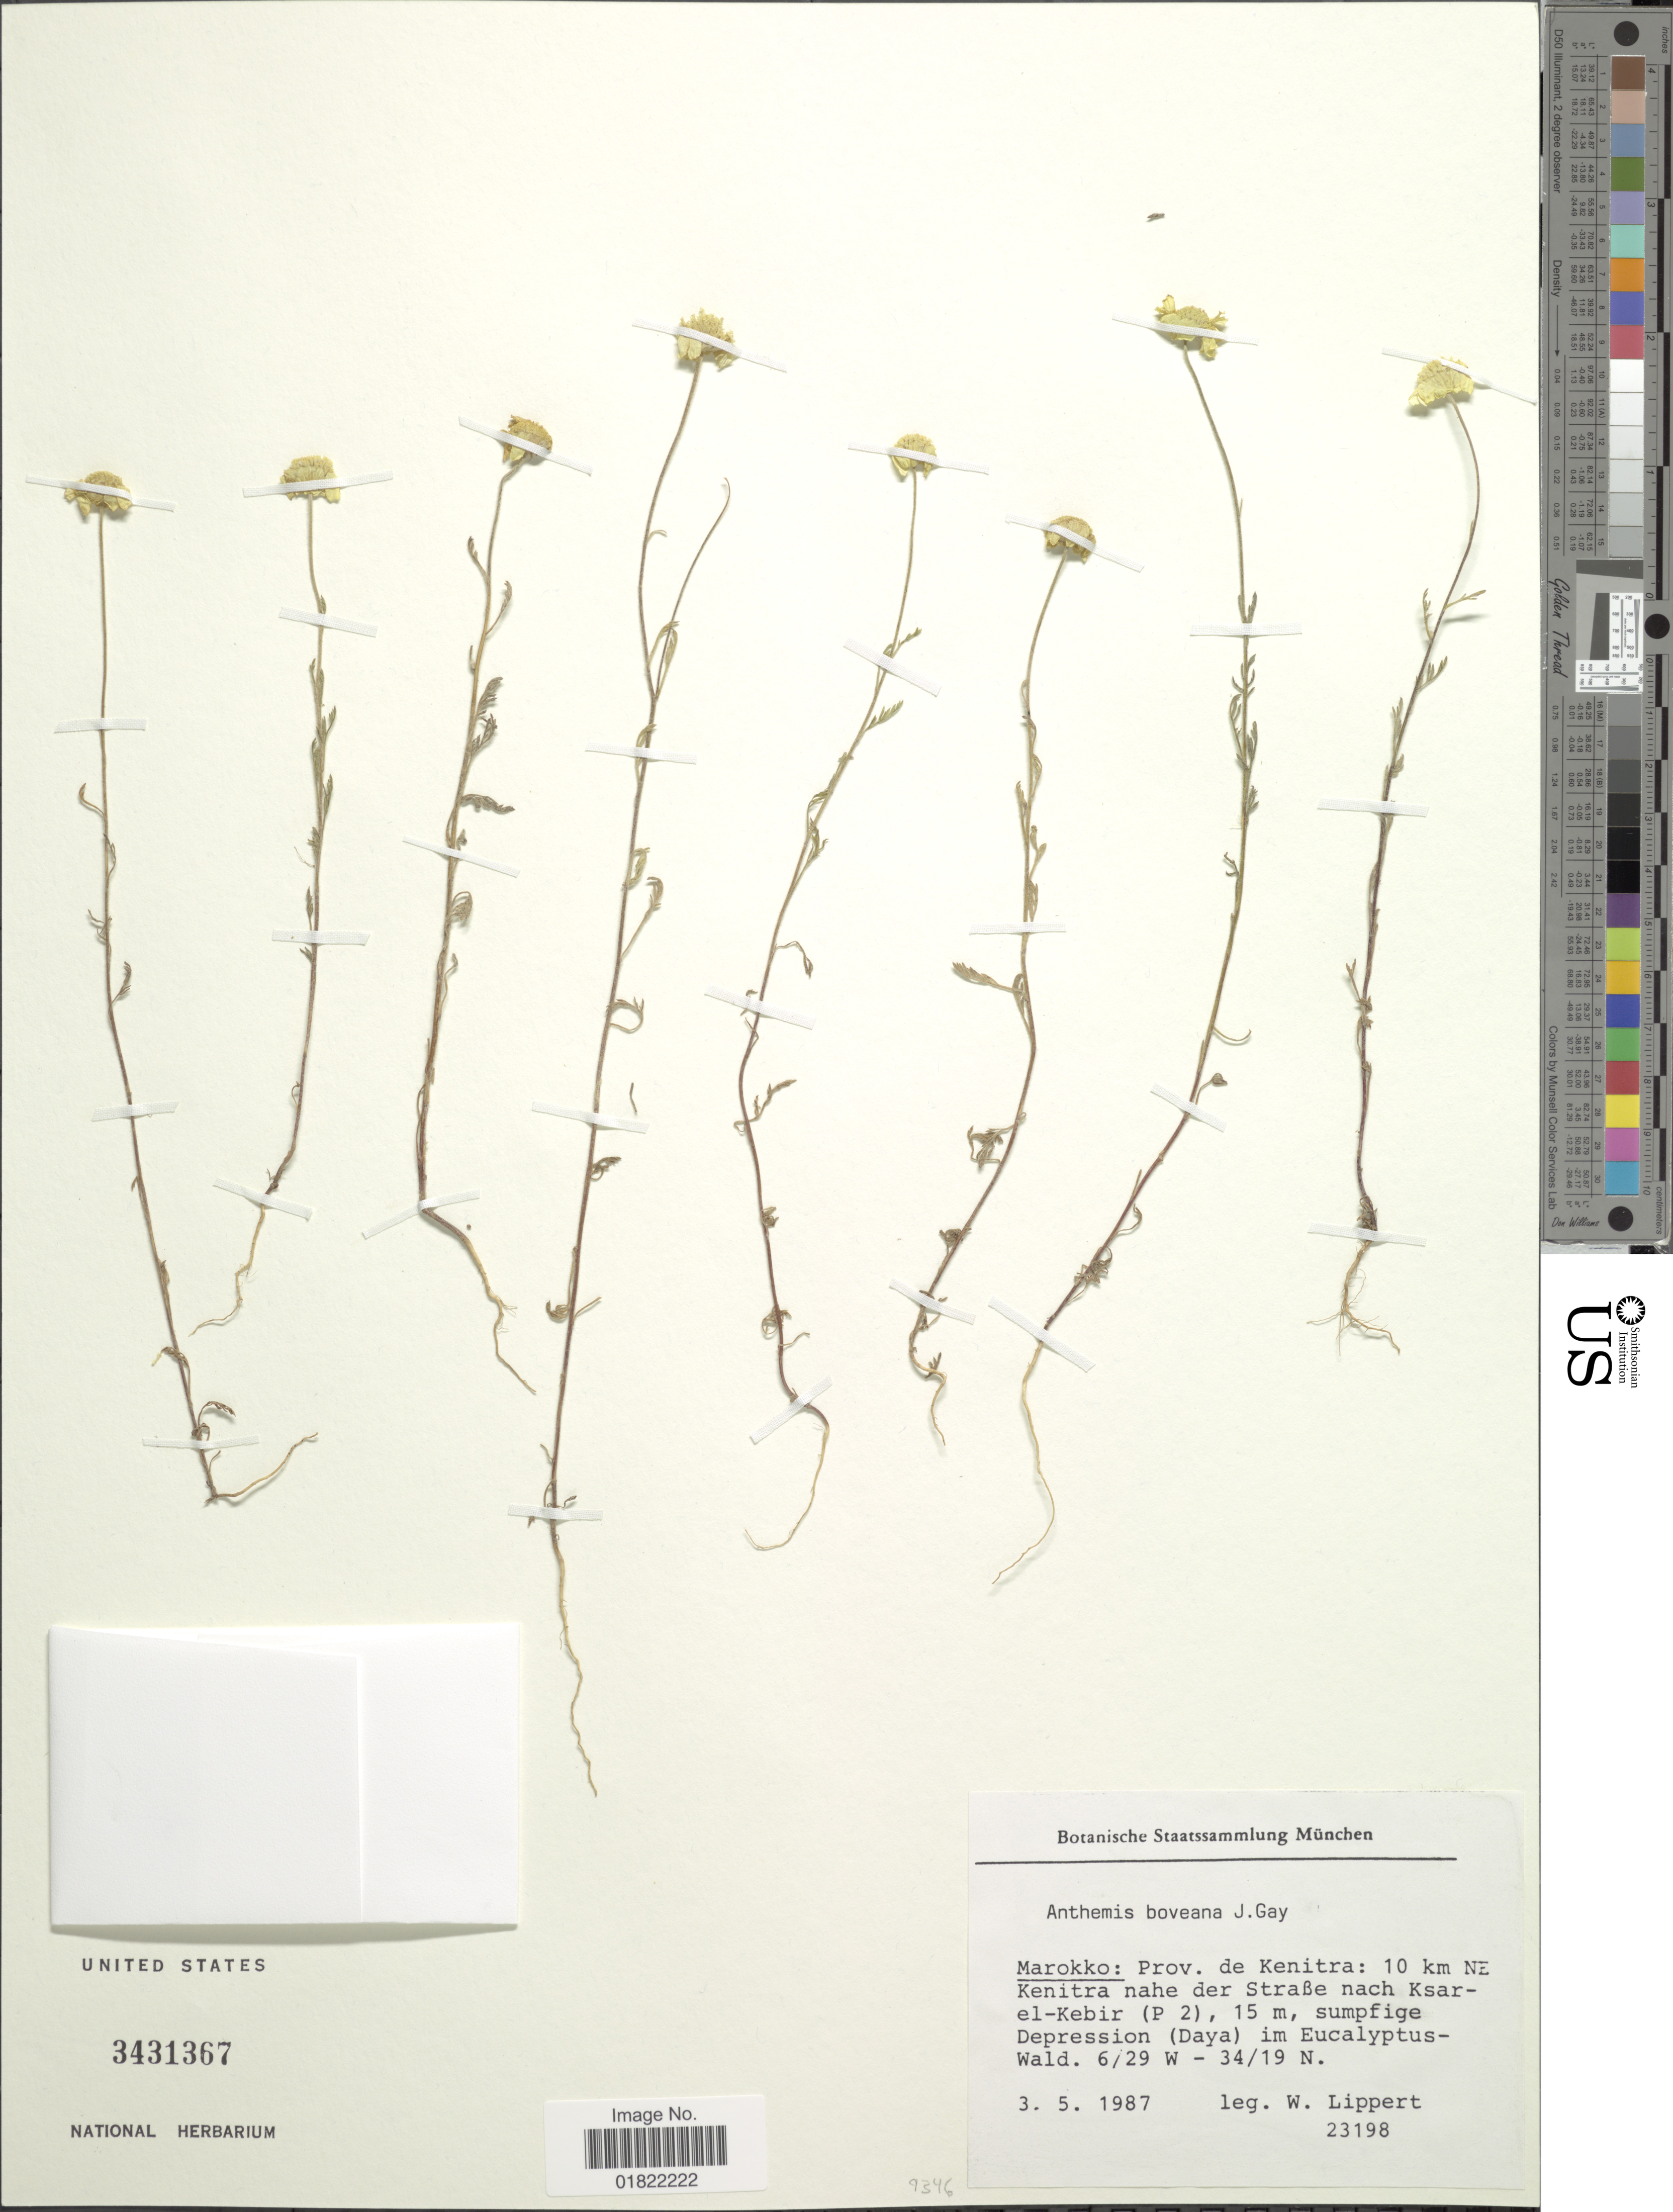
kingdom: Plantae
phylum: Tracheophyta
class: Magnoliopsida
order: Asterales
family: Asteraceae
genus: Anthemis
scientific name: Anthemis boveana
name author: J. Gay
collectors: W. Lippert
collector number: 23198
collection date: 1987-05-03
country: Morocco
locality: Marokko: Prov. de Kenitra: 10 km NE Kenitra nahe der Strasse nach Ksarel-Kebir ( 2)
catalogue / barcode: US 3431367